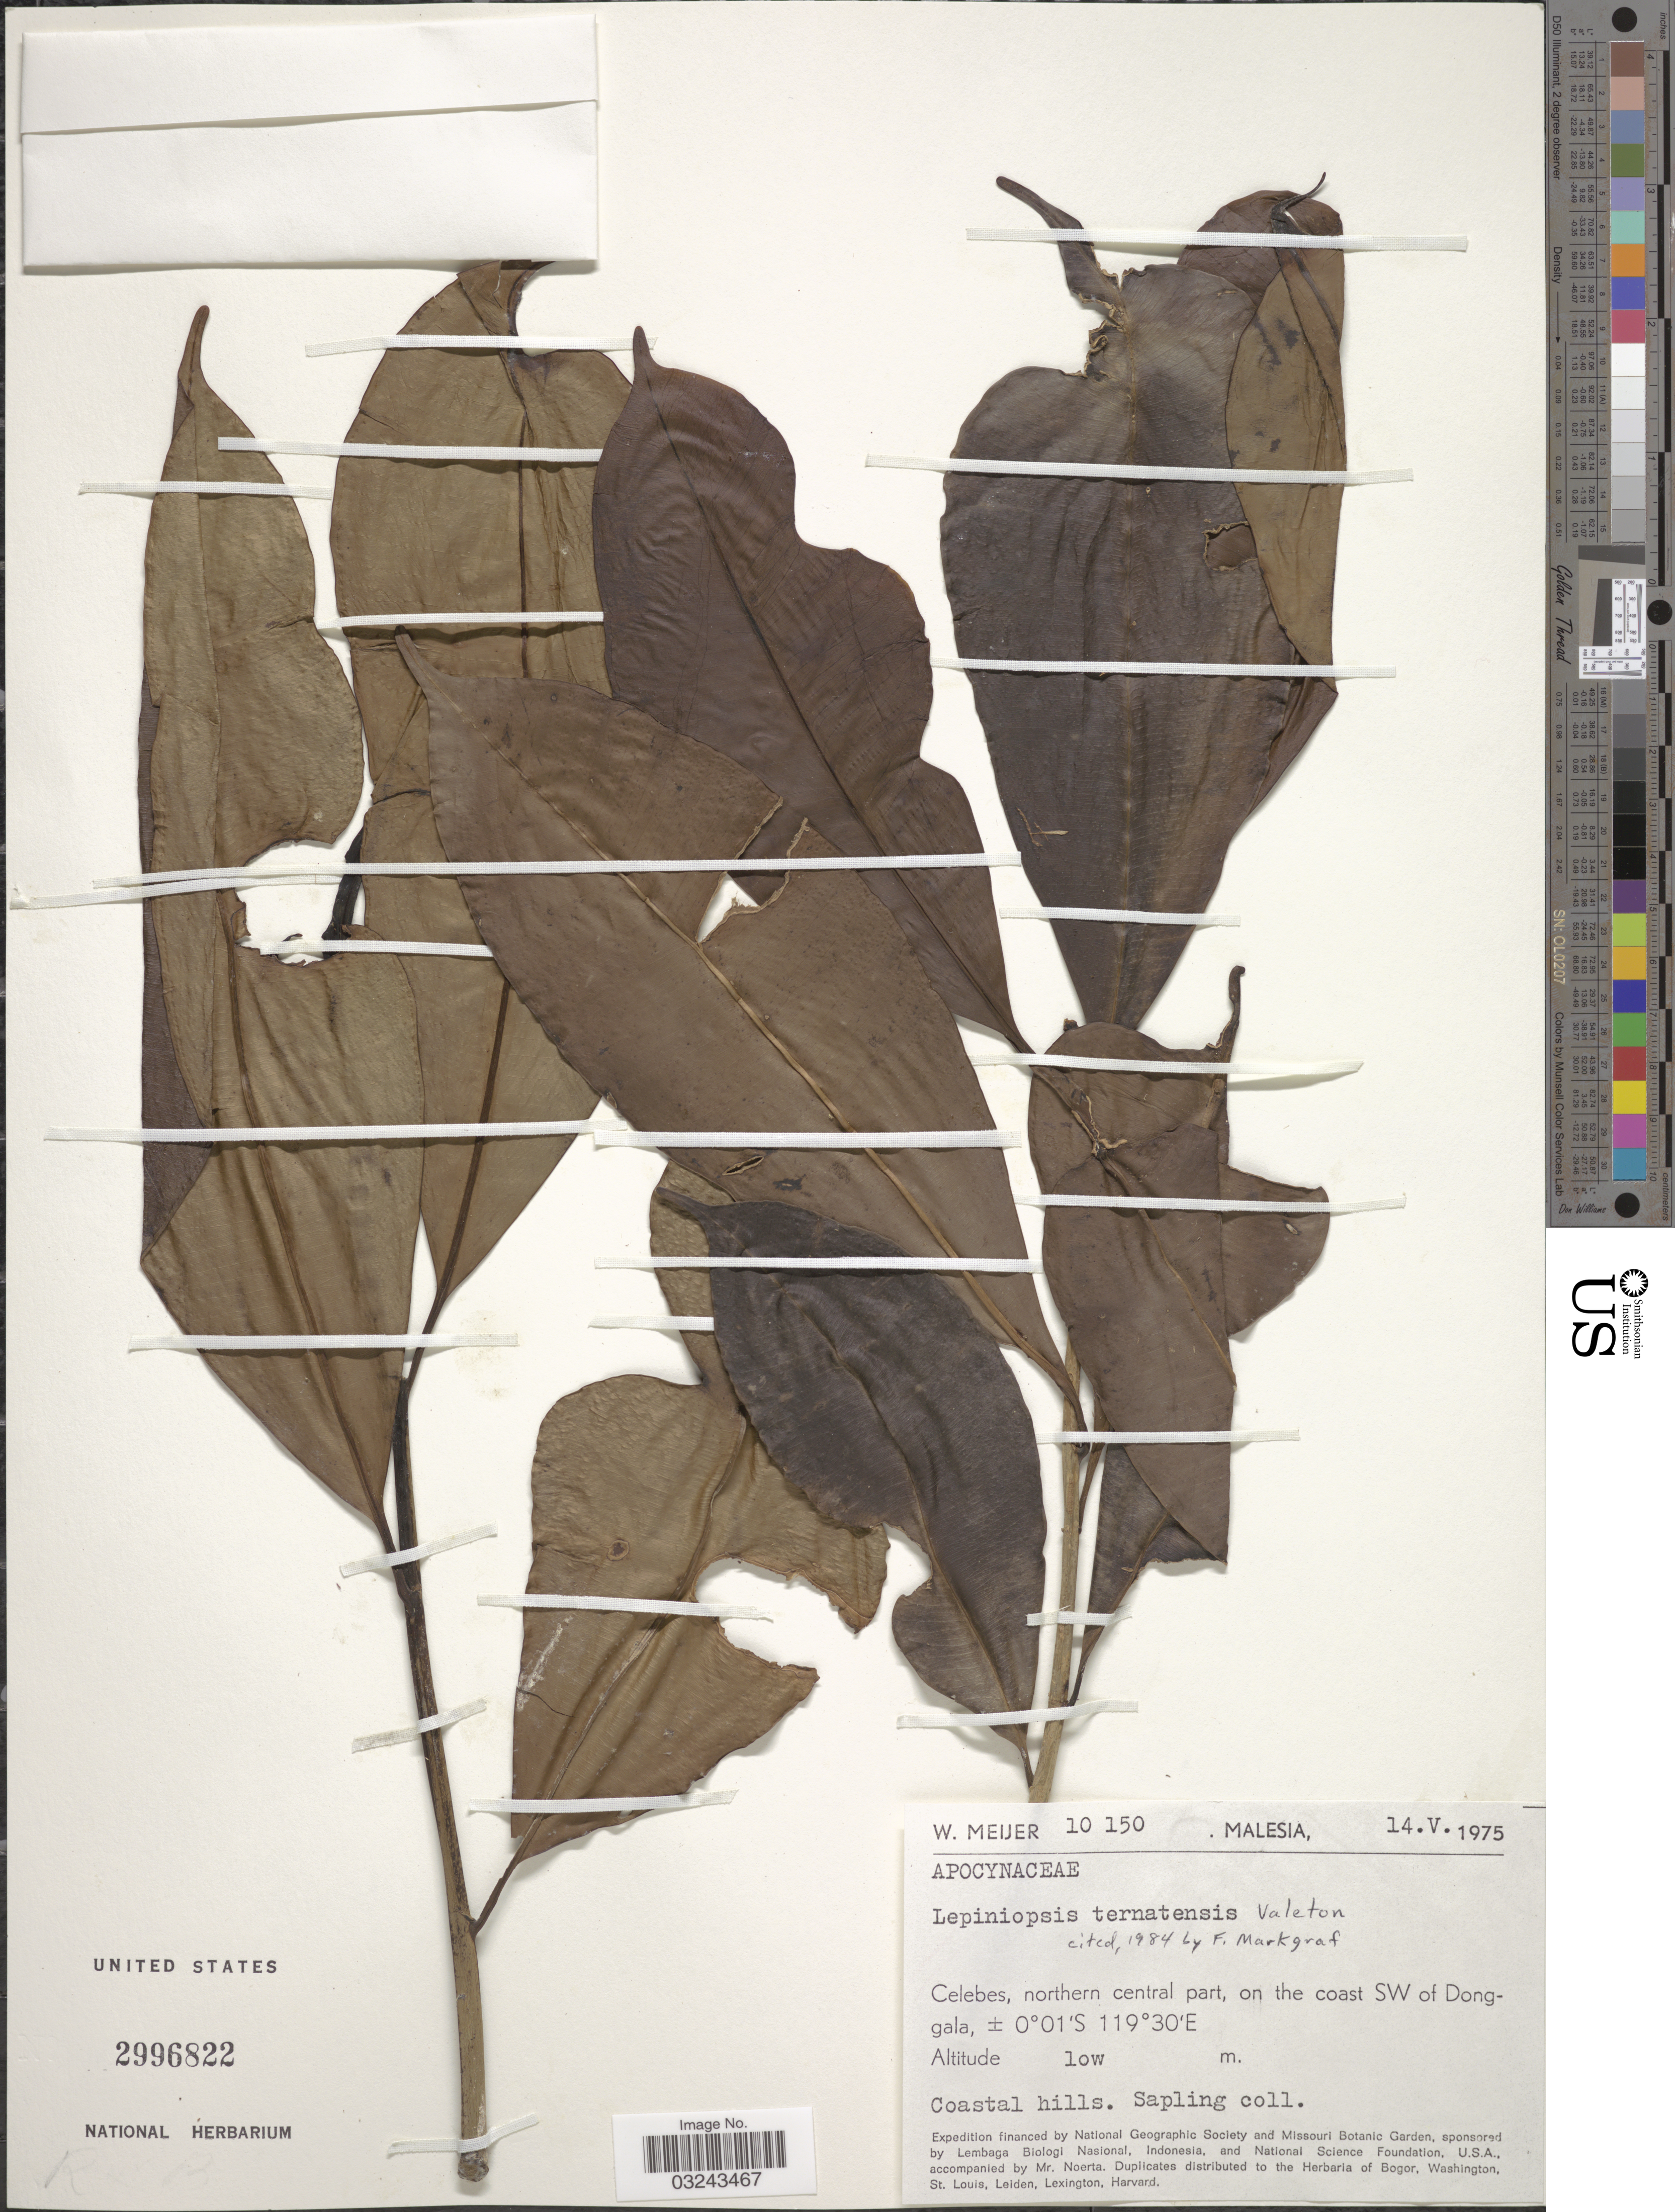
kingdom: Plantae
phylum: Tracheophyta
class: Magnoliopsida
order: Gentianales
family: Apocynaceae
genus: Lepiniopsis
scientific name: Lepiniopsis ternatensis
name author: Valeton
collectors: W. Meijer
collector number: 10150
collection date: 1975-05-14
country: Malaysia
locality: Malesia, Celebes, northern central part, on the coast SW of Dongala.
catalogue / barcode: US 2996822